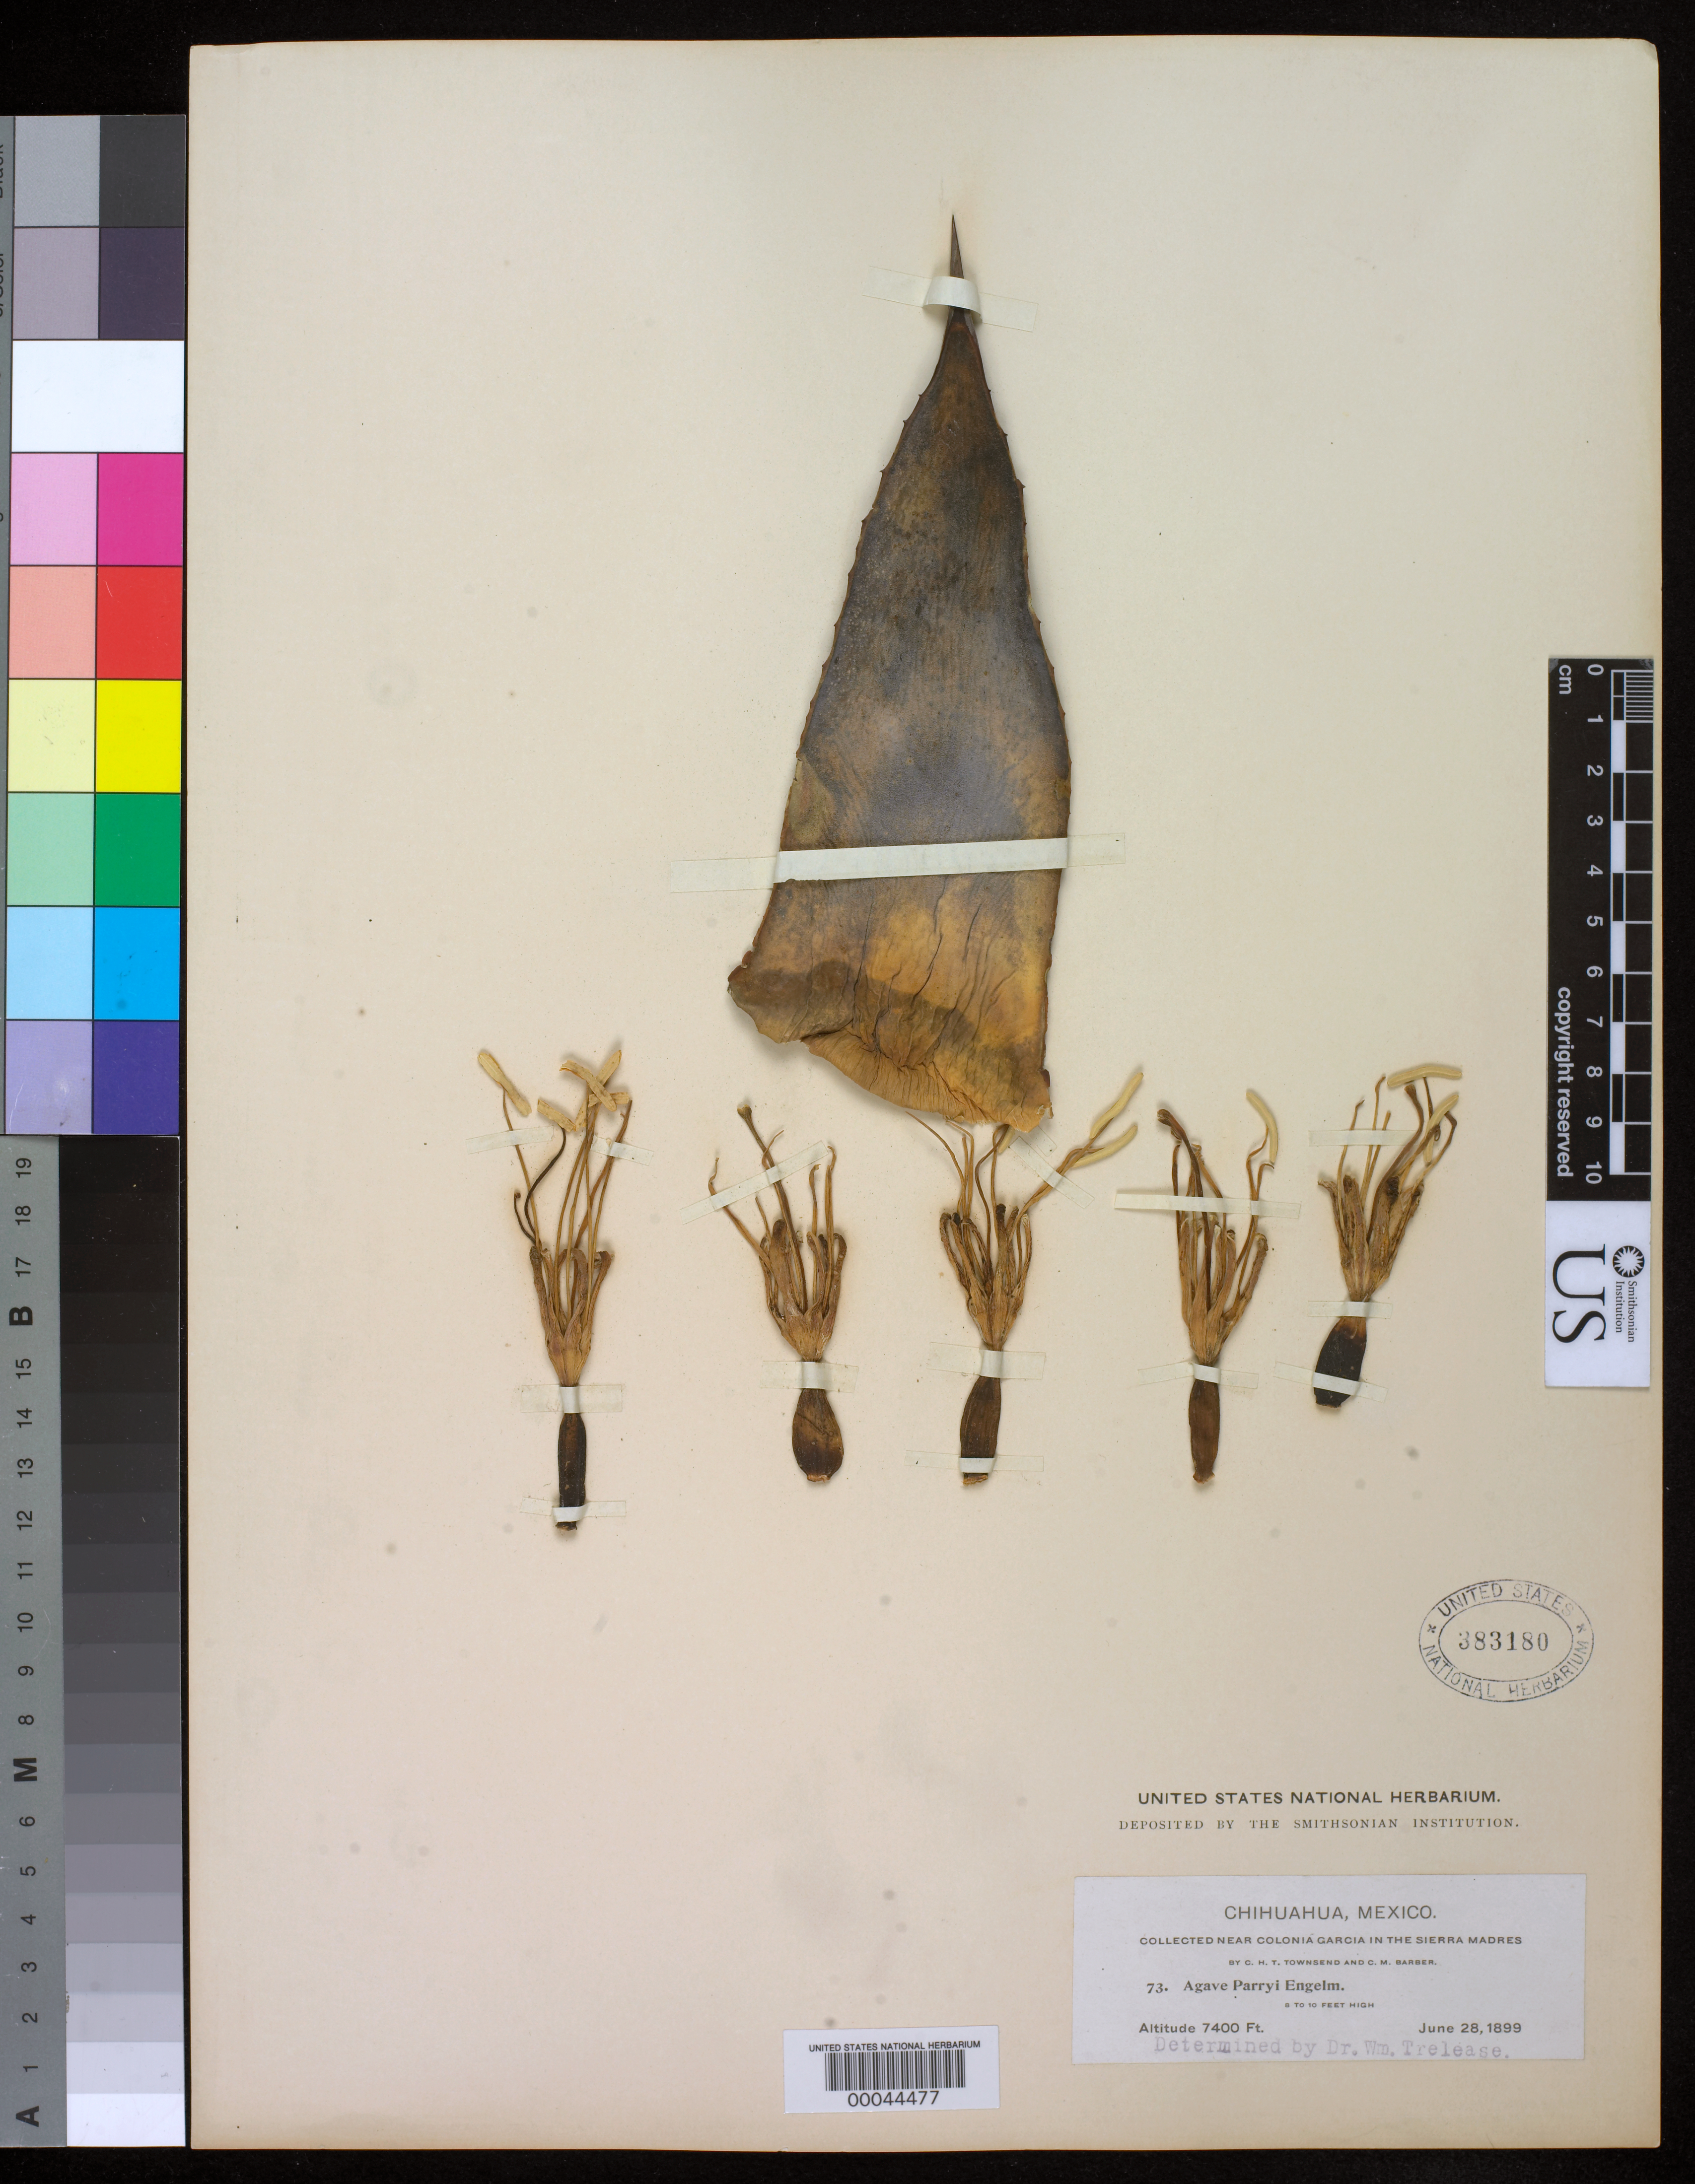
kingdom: Plantae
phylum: Tracheophyta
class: Liliopsida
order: Asparagales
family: Asparagaceae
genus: Agave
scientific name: Agave parryi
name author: Engelm.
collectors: C. H. T. Townsend & C. Barber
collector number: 73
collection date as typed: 28 Jun 1899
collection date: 1899-06-28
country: Mexico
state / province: Chihuahua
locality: Near Colonia Garcia in the Sierra Madres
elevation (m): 2256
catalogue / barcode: US 383180